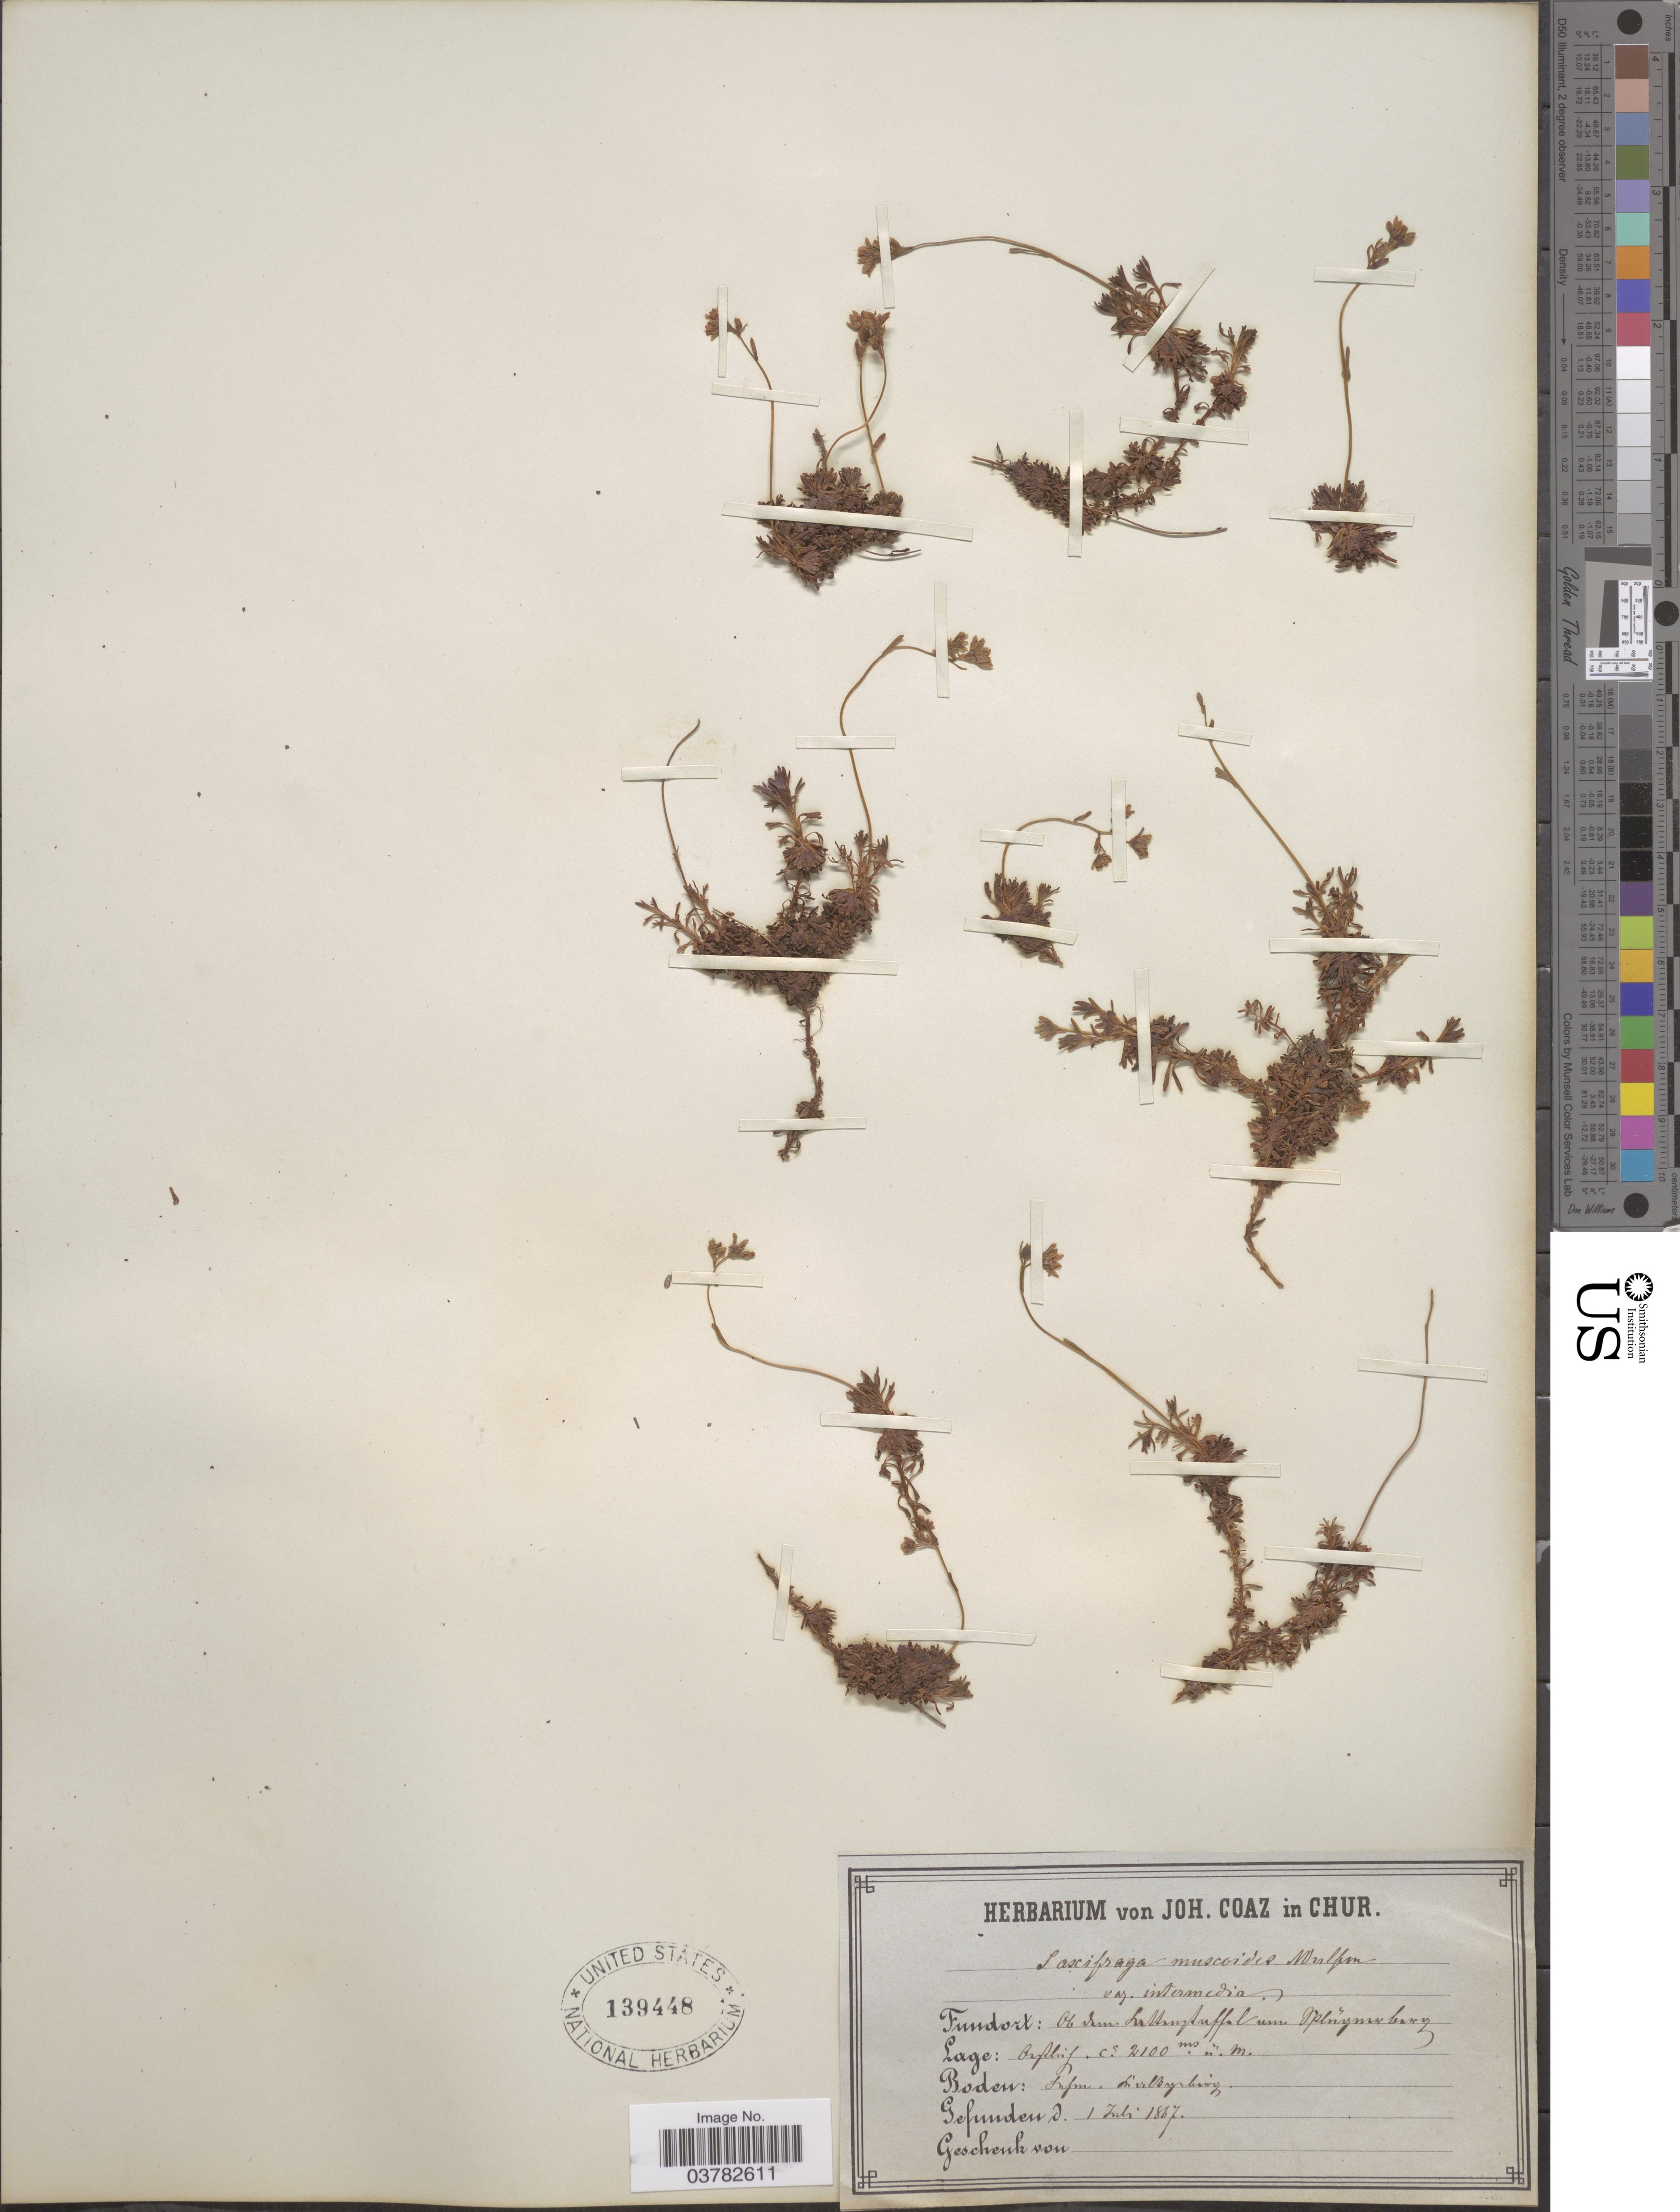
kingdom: Plantae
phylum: Tracheophyta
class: Magnoliopsida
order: Saxifragales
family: Saxifragaceae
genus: Saxifraga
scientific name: Saxifraga muscoides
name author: All.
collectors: ex herb. von Joh. Coaz in Chur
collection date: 1867-07-01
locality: Ob dem Suttenpluffat um Oblänzenberg. [interpreted]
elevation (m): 2100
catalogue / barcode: US 139448